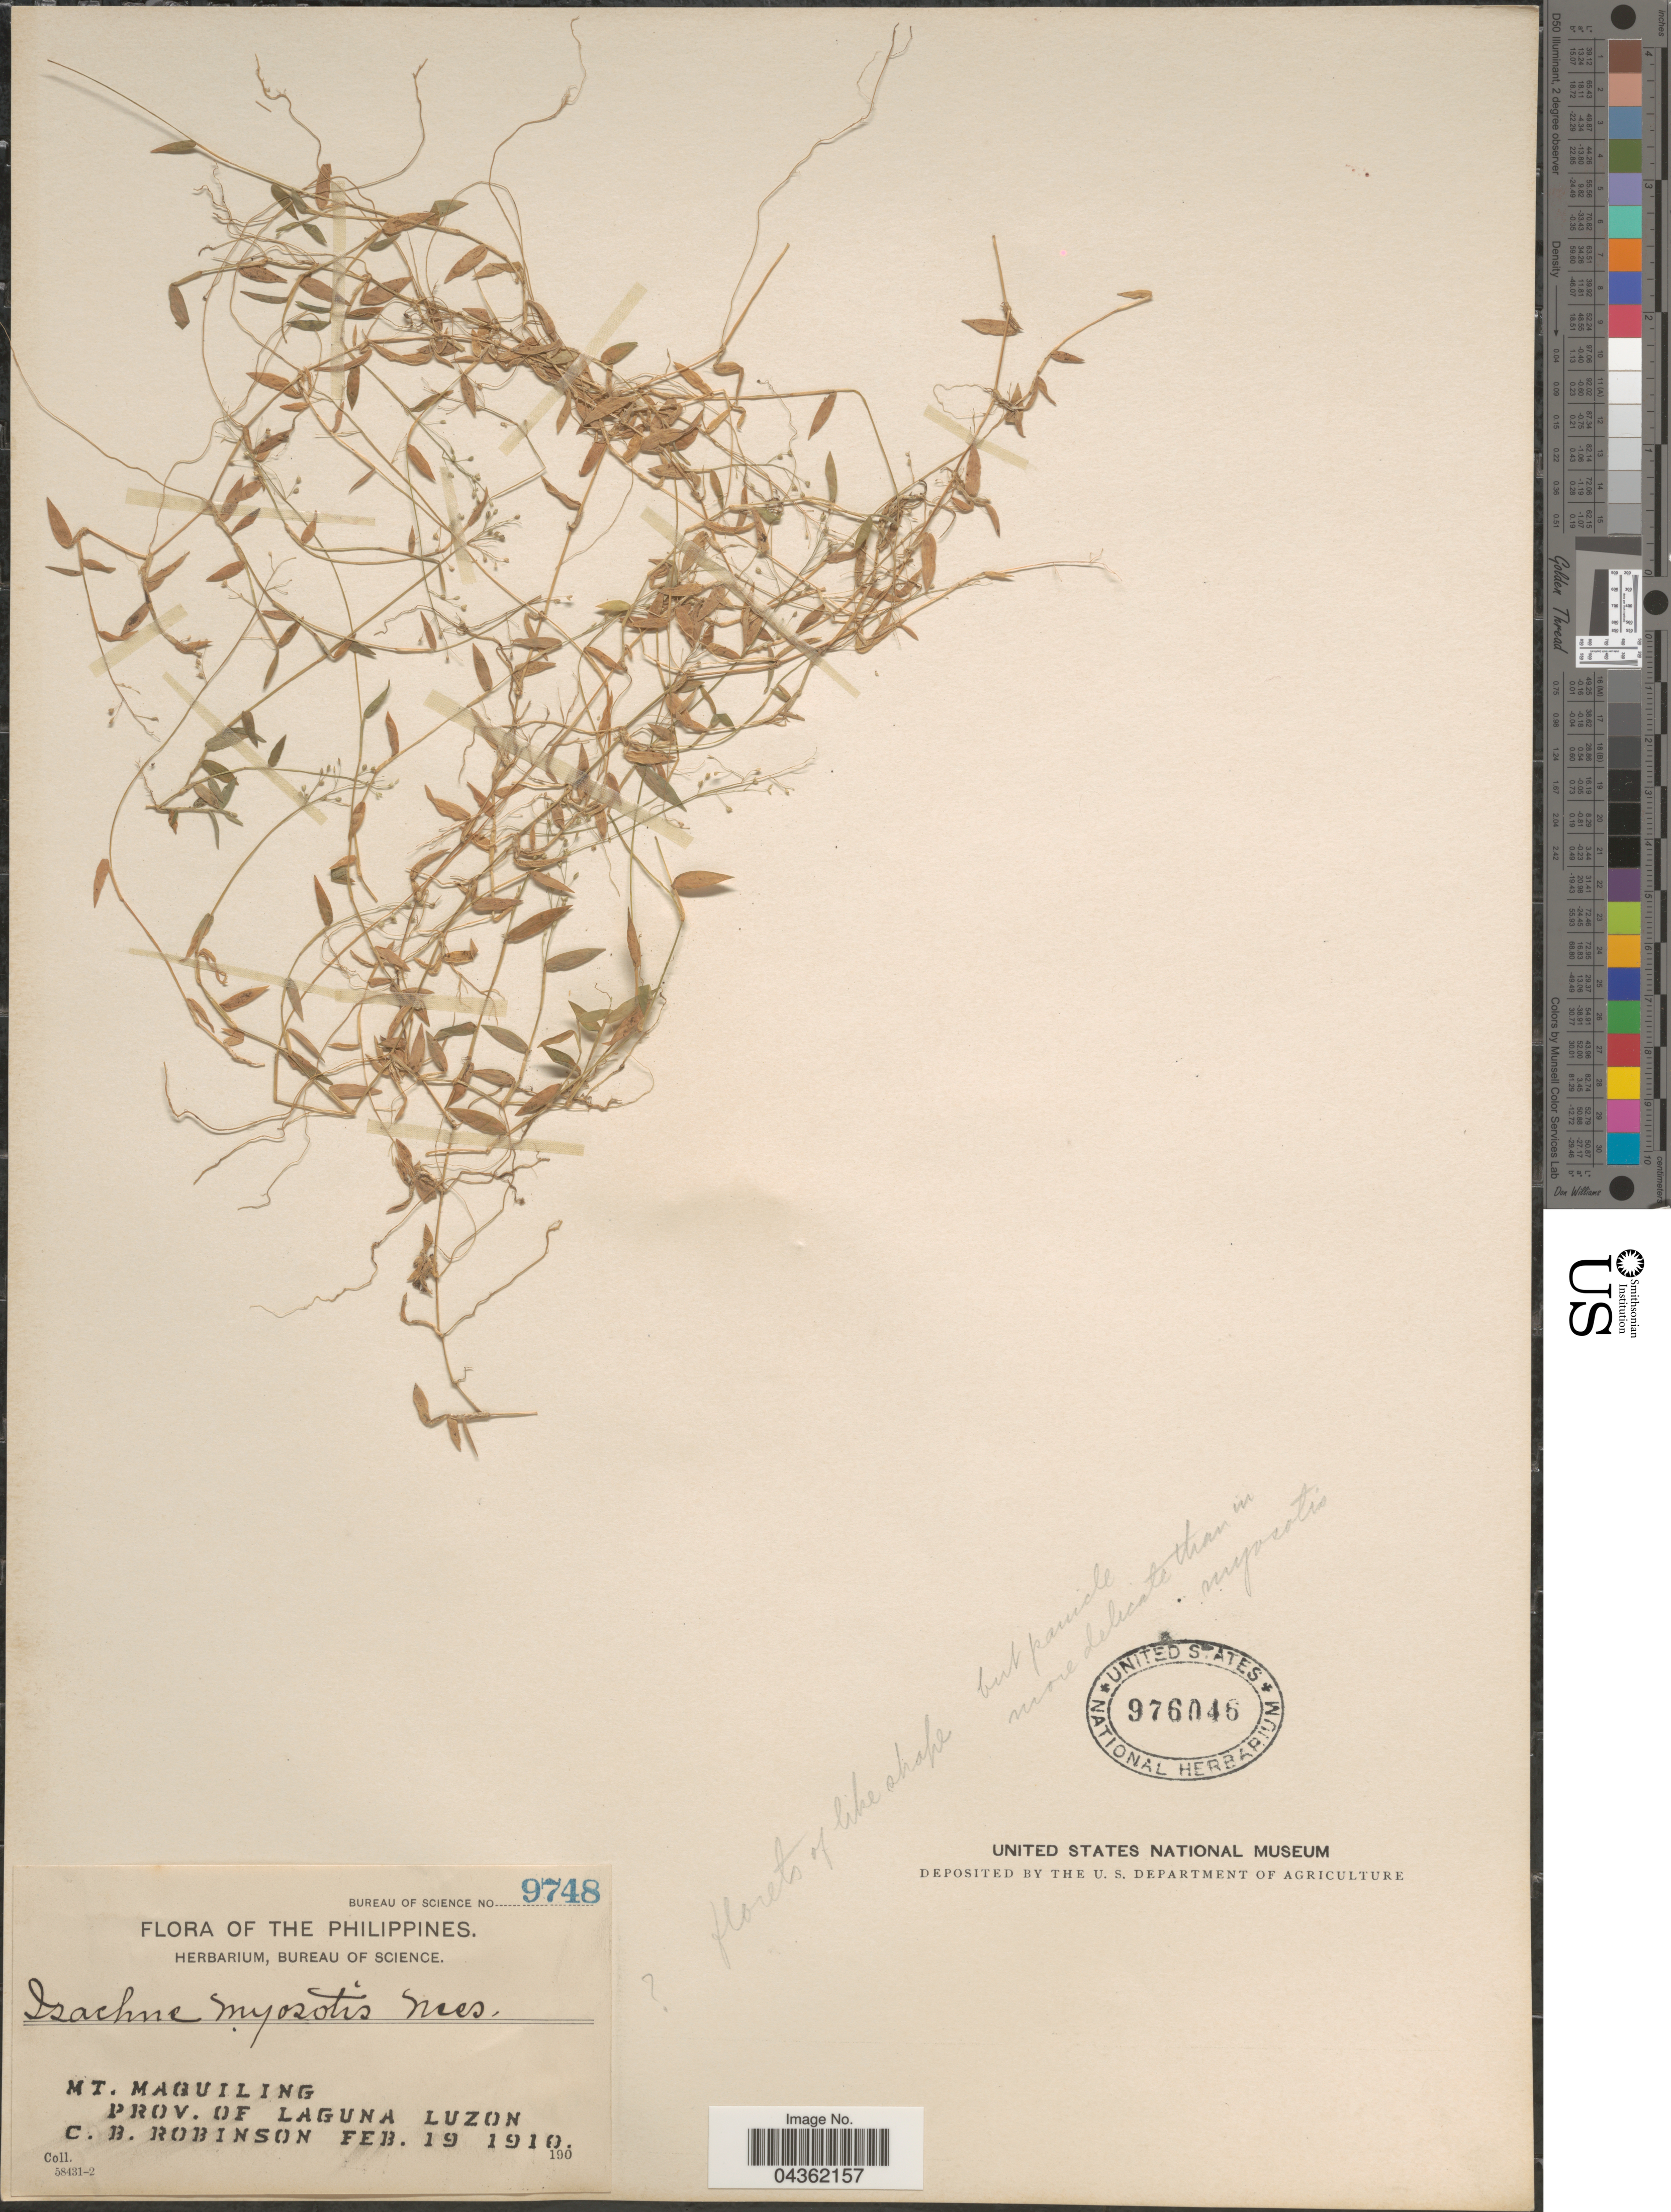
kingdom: Plantae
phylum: Tracheophyta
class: Liliopsida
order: Poales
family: Poaceae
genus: Isachne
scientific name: Isachne myosotis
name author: Nees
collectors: C. Robinson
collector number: Bureau of Science 9748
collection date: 1910-02-19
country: Philippines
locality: Mt. Maquiling. Prov. of Laguna Luzon.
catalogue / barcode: US 976046